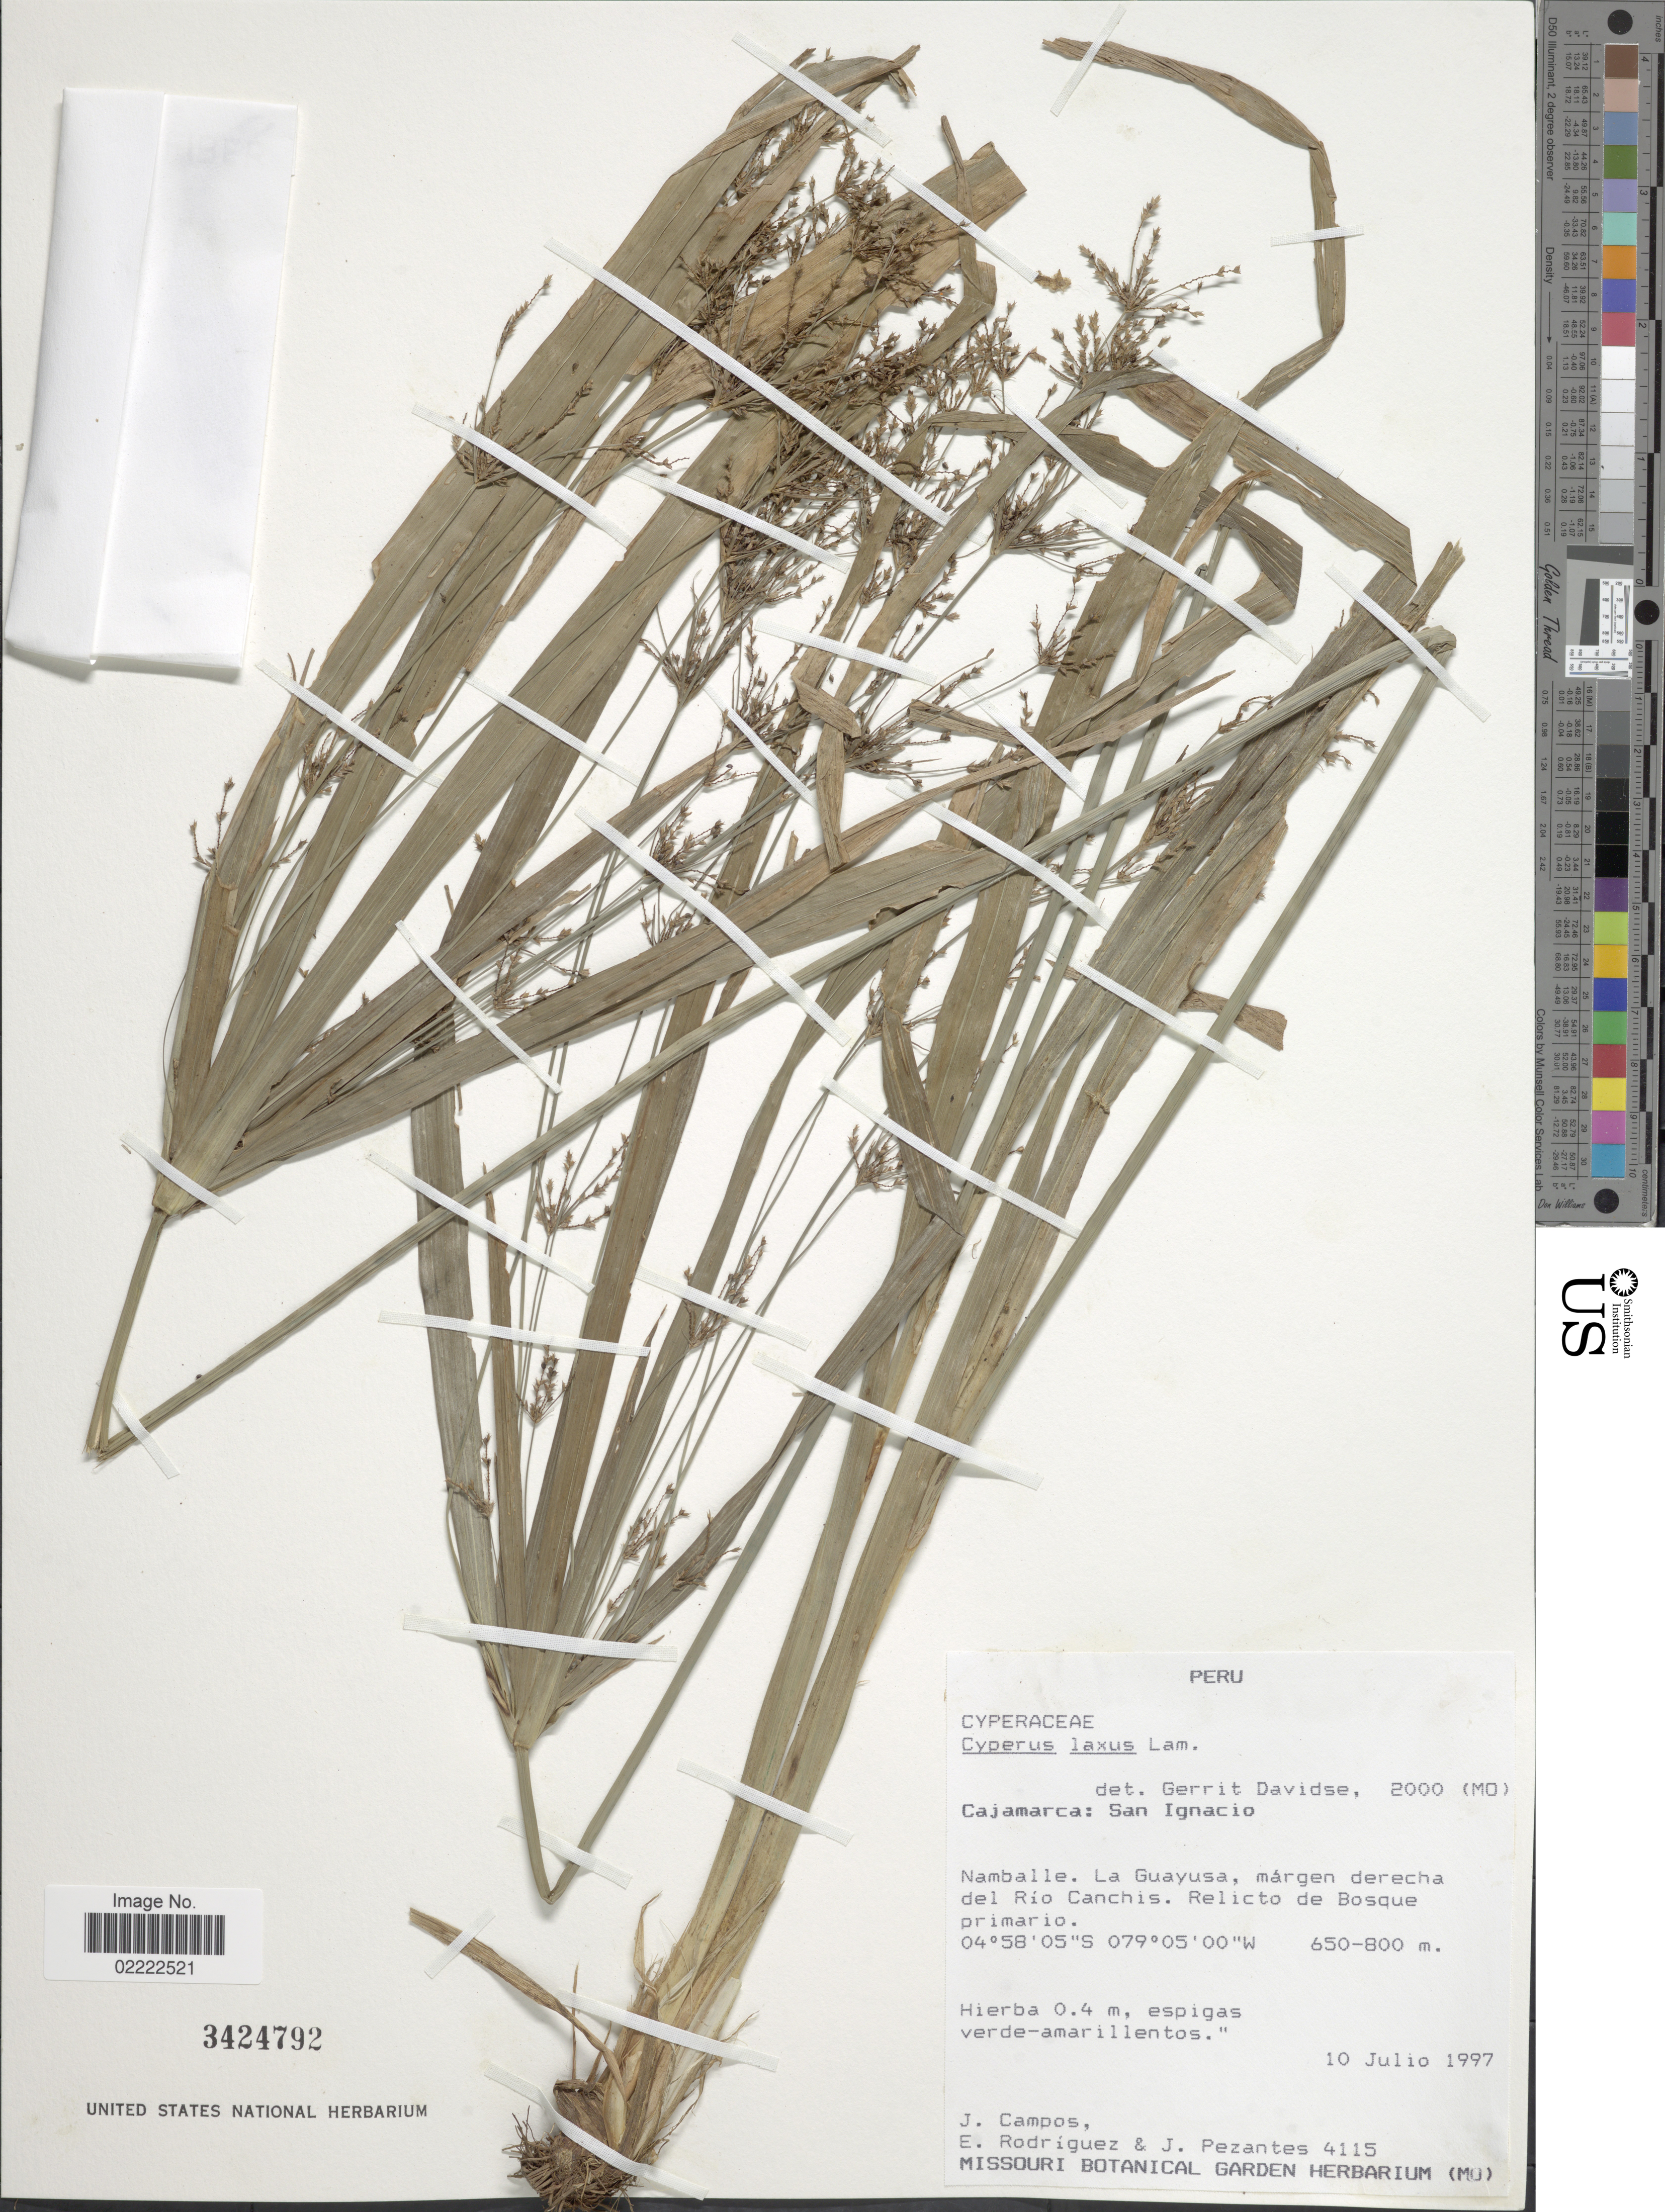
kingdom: Plantae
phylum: Tracheophyta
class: Liliopsida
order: Poales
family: Cyperaceae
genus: Cyperus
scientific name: Cyperus laxus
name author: Lam.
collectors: J. Campos, E. Rodriguez & J. Pezantes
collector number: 4115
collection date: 1997-07-10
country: Peru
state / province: Cajamarca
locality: San Ignacio, Namballe, La Guayusa, margen derecha del Rio Canchis, Relicto de Bosque primario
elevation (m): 650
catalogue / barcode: US 3424792